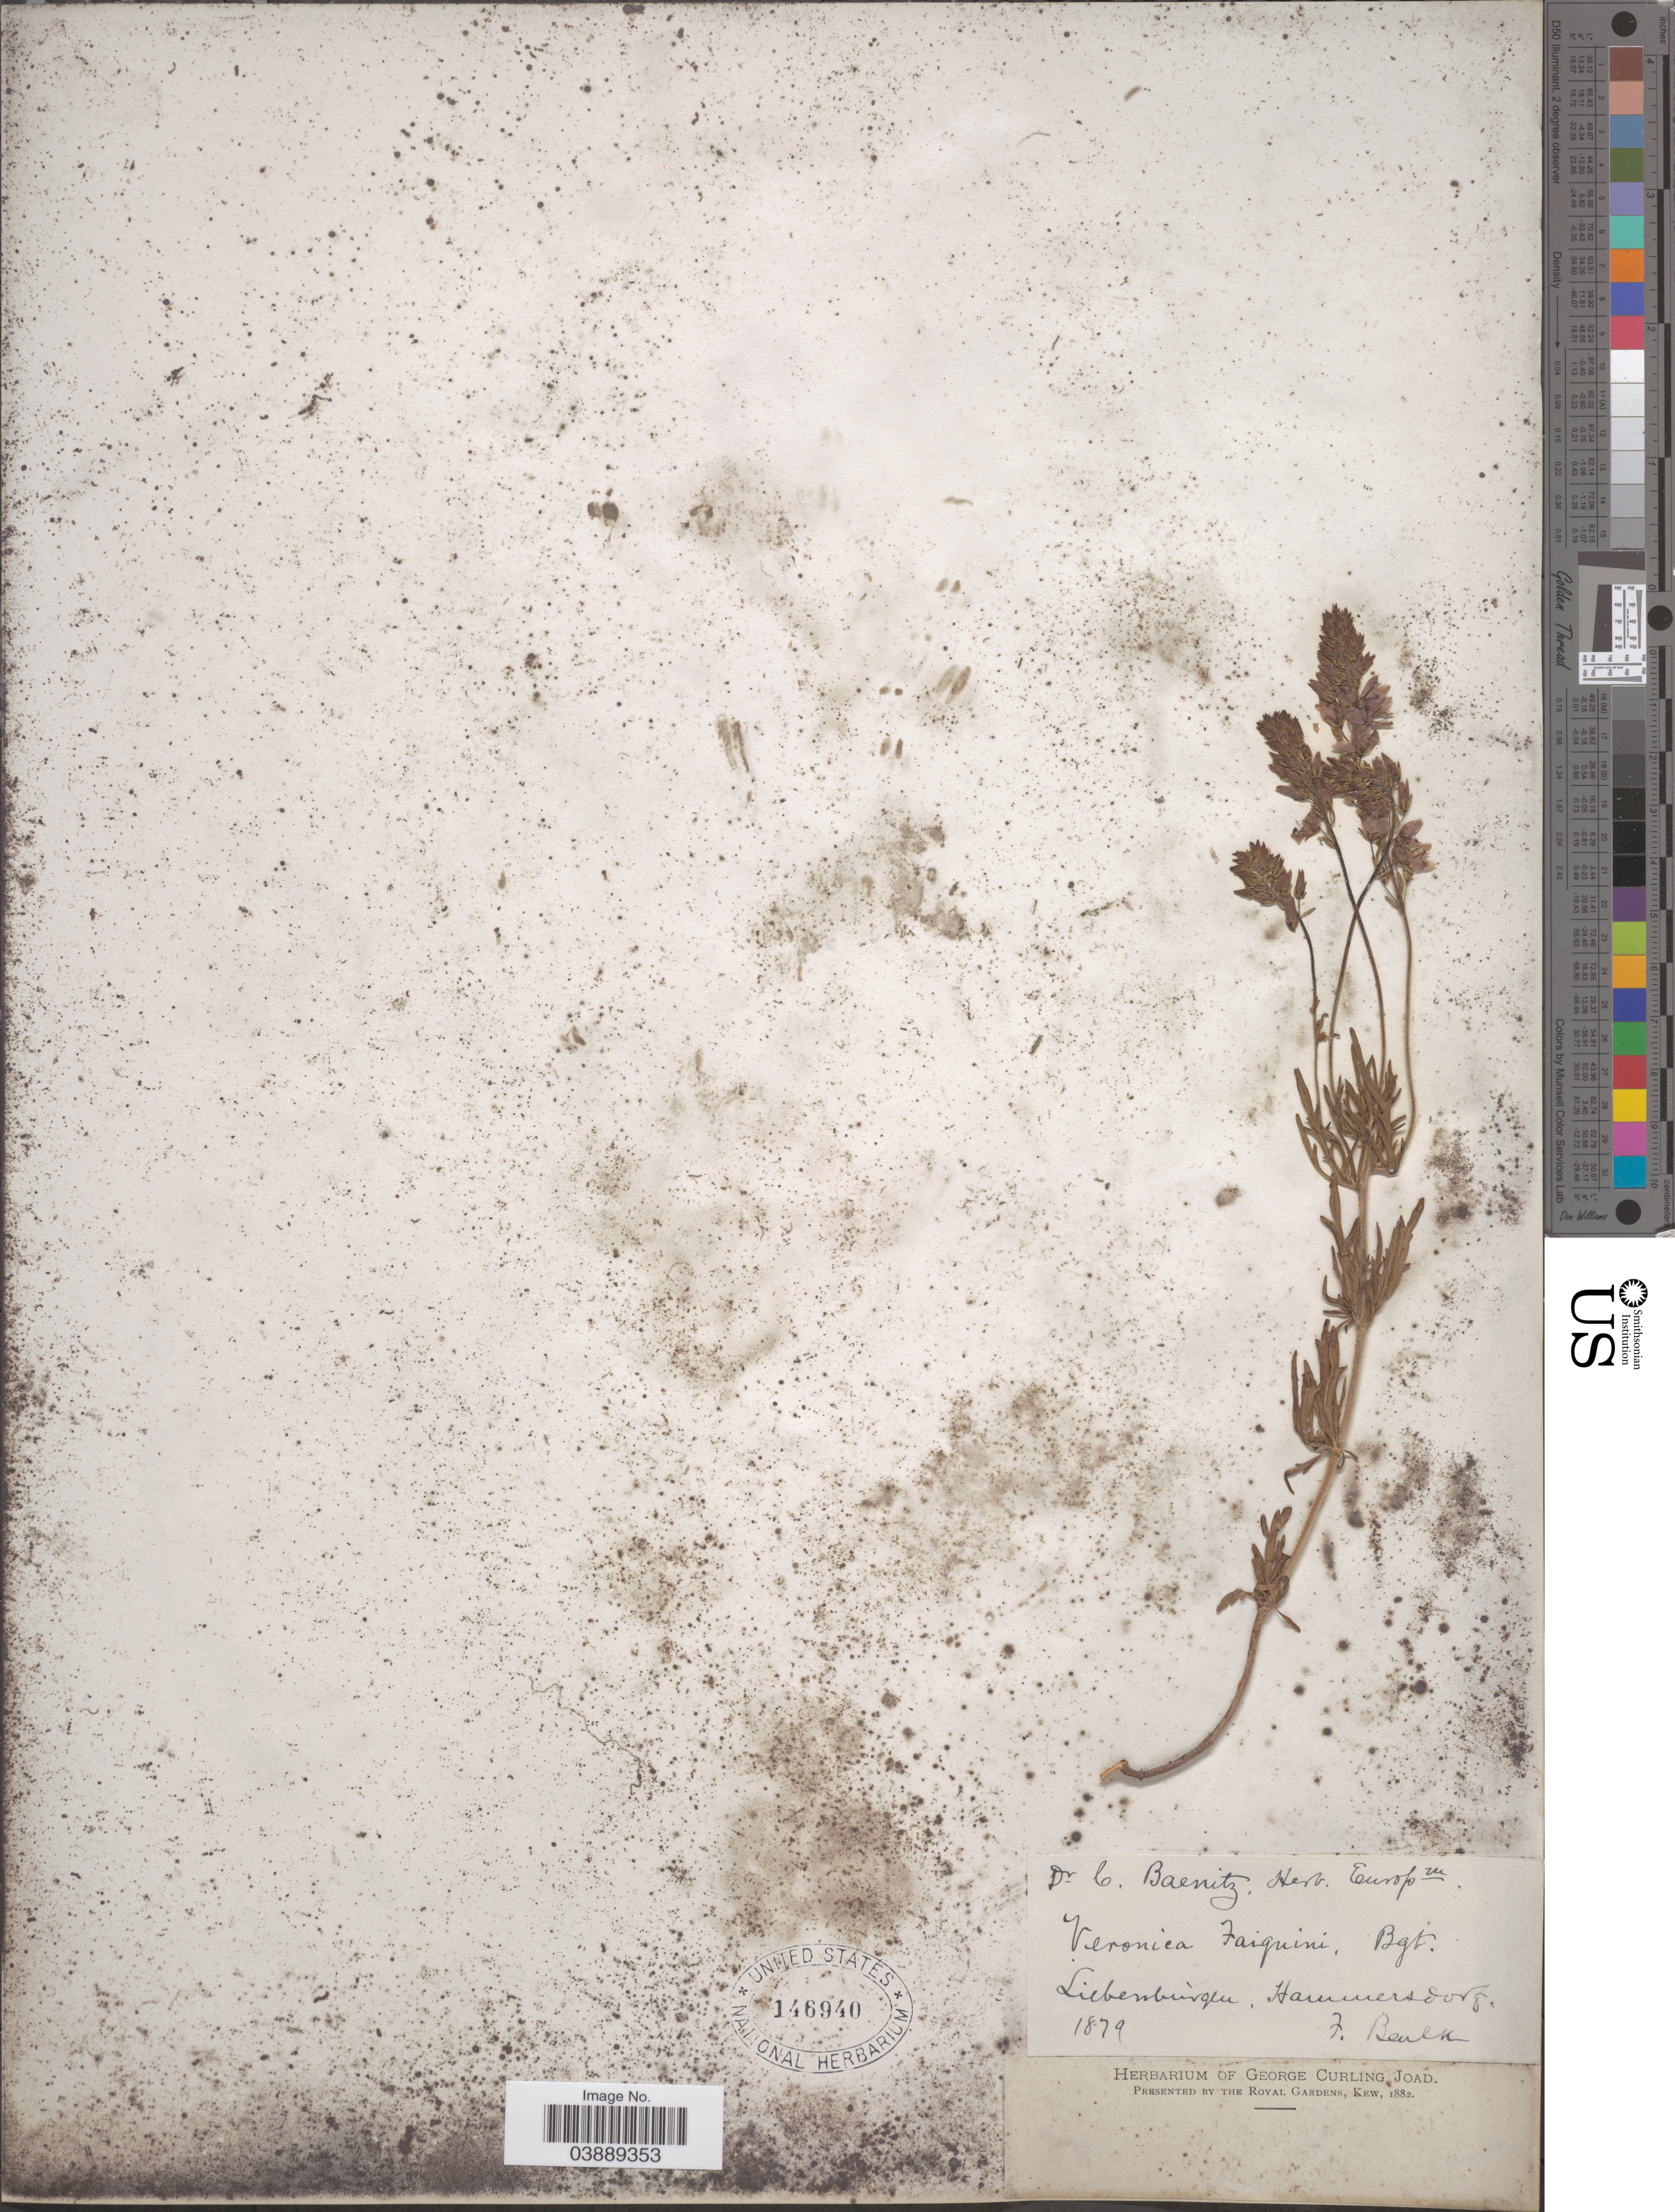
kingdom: Plantae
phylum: Tracheophyta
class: Magnoliopsida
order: Lamiales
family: Plantaginaceae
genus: Veronica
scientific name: Veronica fargesii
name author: Franch.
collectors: F. Beulk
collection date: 1879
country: Germany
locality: Liebenburgen, Hammersdorf.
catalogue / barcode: US 146940